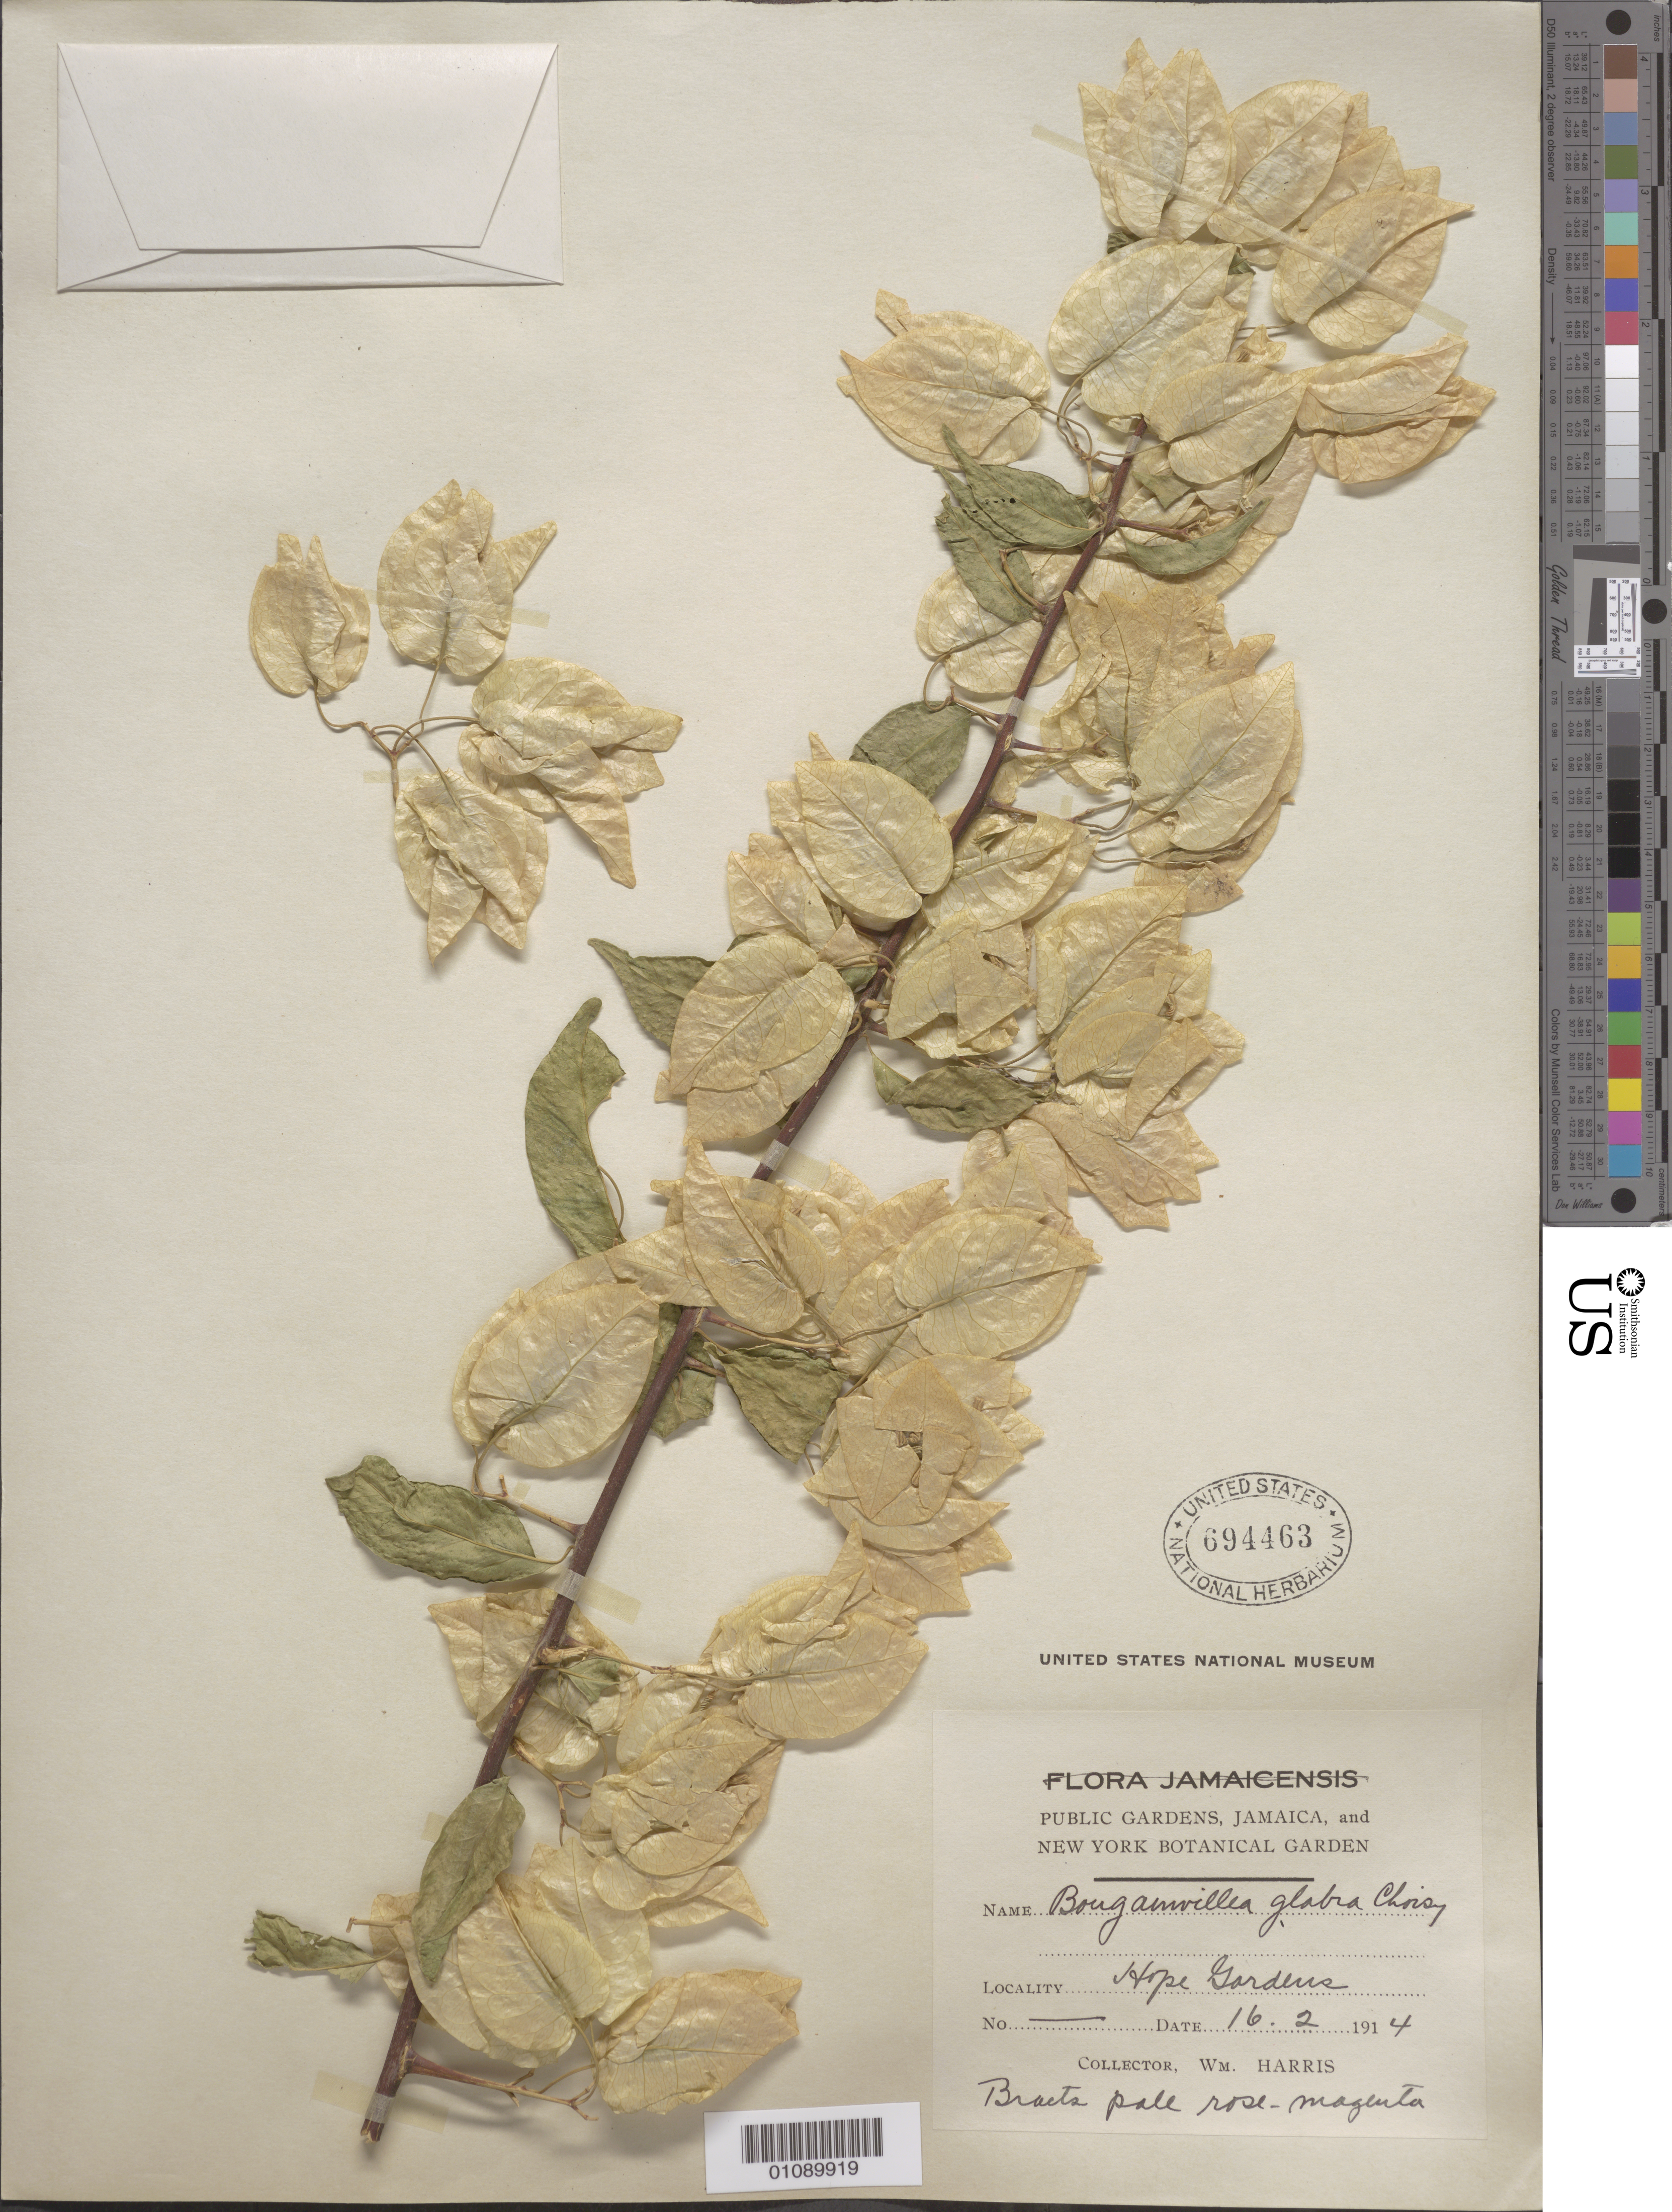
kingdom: Plantae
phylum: Tracheophyta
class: Magnoliopsida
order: Caryophyllales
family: Nyctaginaceae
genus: Bougainvillea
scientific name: Bougainvillea glabra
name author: Choisy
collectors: W. Harris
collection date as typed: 16 Feb 1914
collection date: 1914-02-16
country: Jamaica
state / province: Kingston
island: Jamaica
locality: Hope Gardens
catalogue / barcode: US 694463